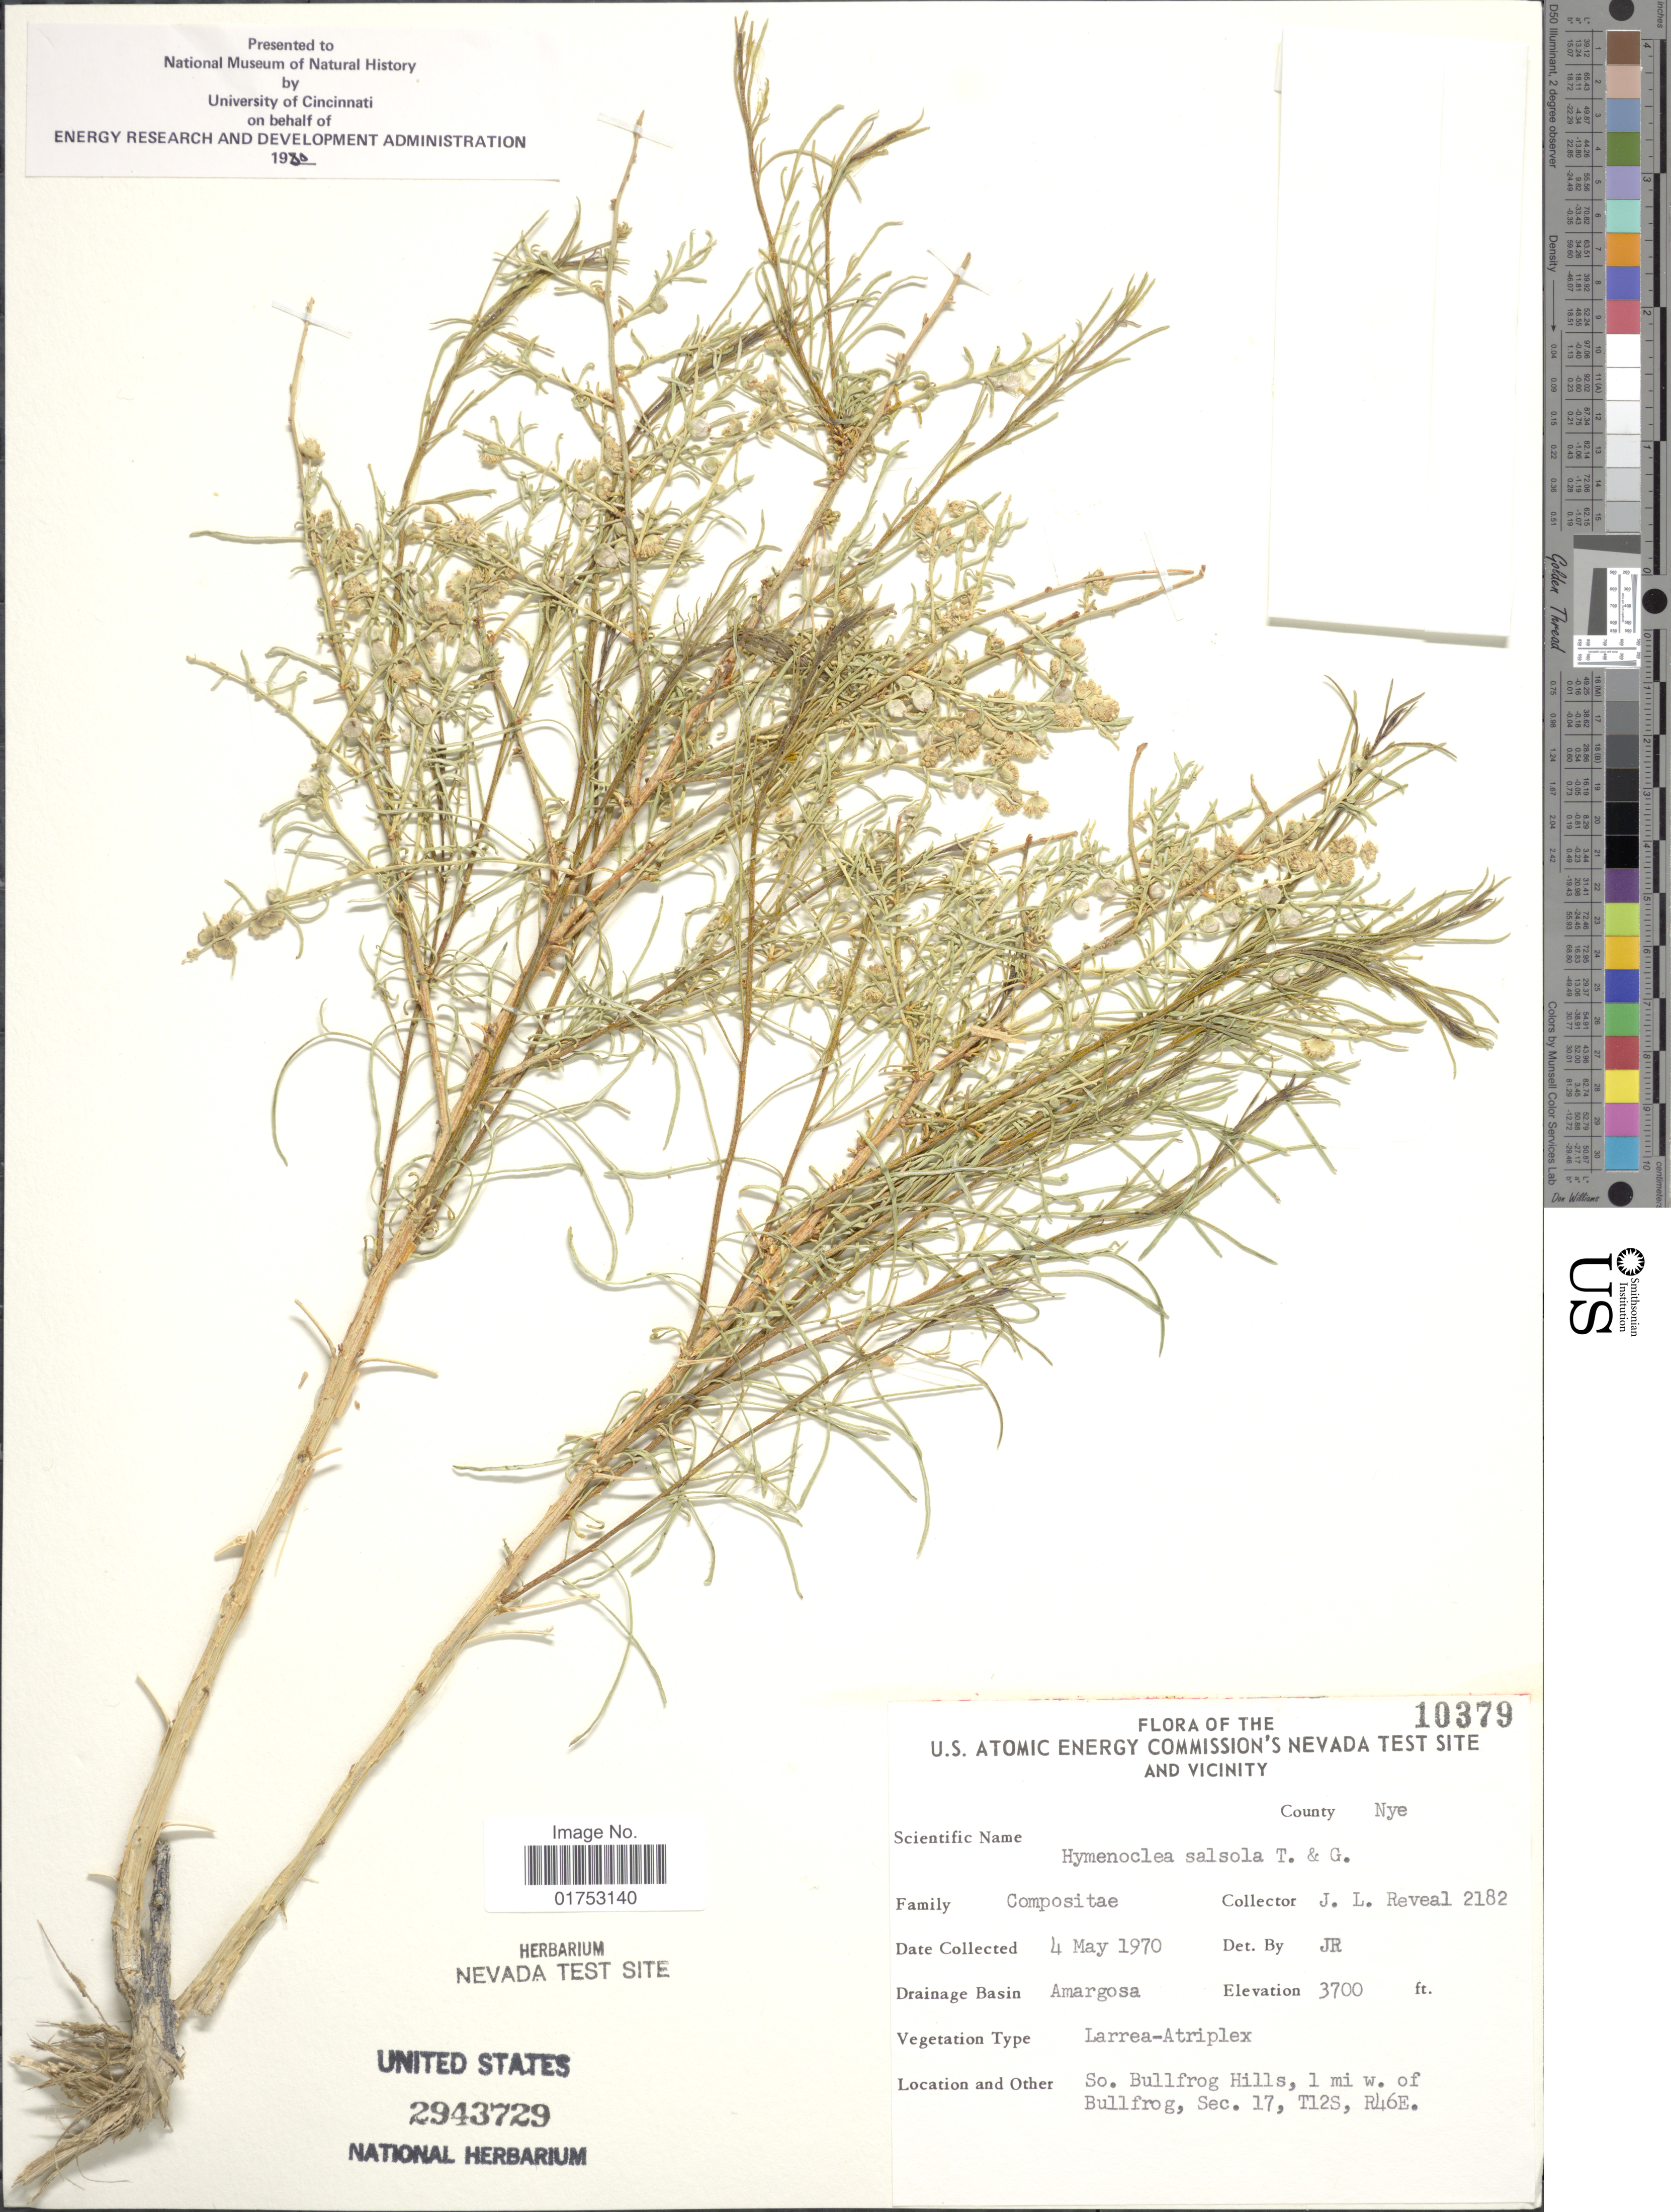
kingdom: Plantae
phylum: Tracheophyta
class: Magnoliopsida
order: Asterales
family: Asteraceae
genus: Hymenoclea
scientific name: Hymenoclea salsola var. fasciculata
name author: (A. Nelson) K.M. Peterson & W.W.Payne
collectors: J. L. Reveal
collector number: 2182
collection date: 1970-05-04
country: United States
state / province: Nevada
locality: U. S. Atomic Energy Commission's Nevada Test Site and Vicinity, County Nye, Amargosa, So. Bullfrog Hills, 1 mi w. of Bullfrog, Sec 17, T12S, R46E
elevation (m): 1128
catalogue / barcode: US 2943729